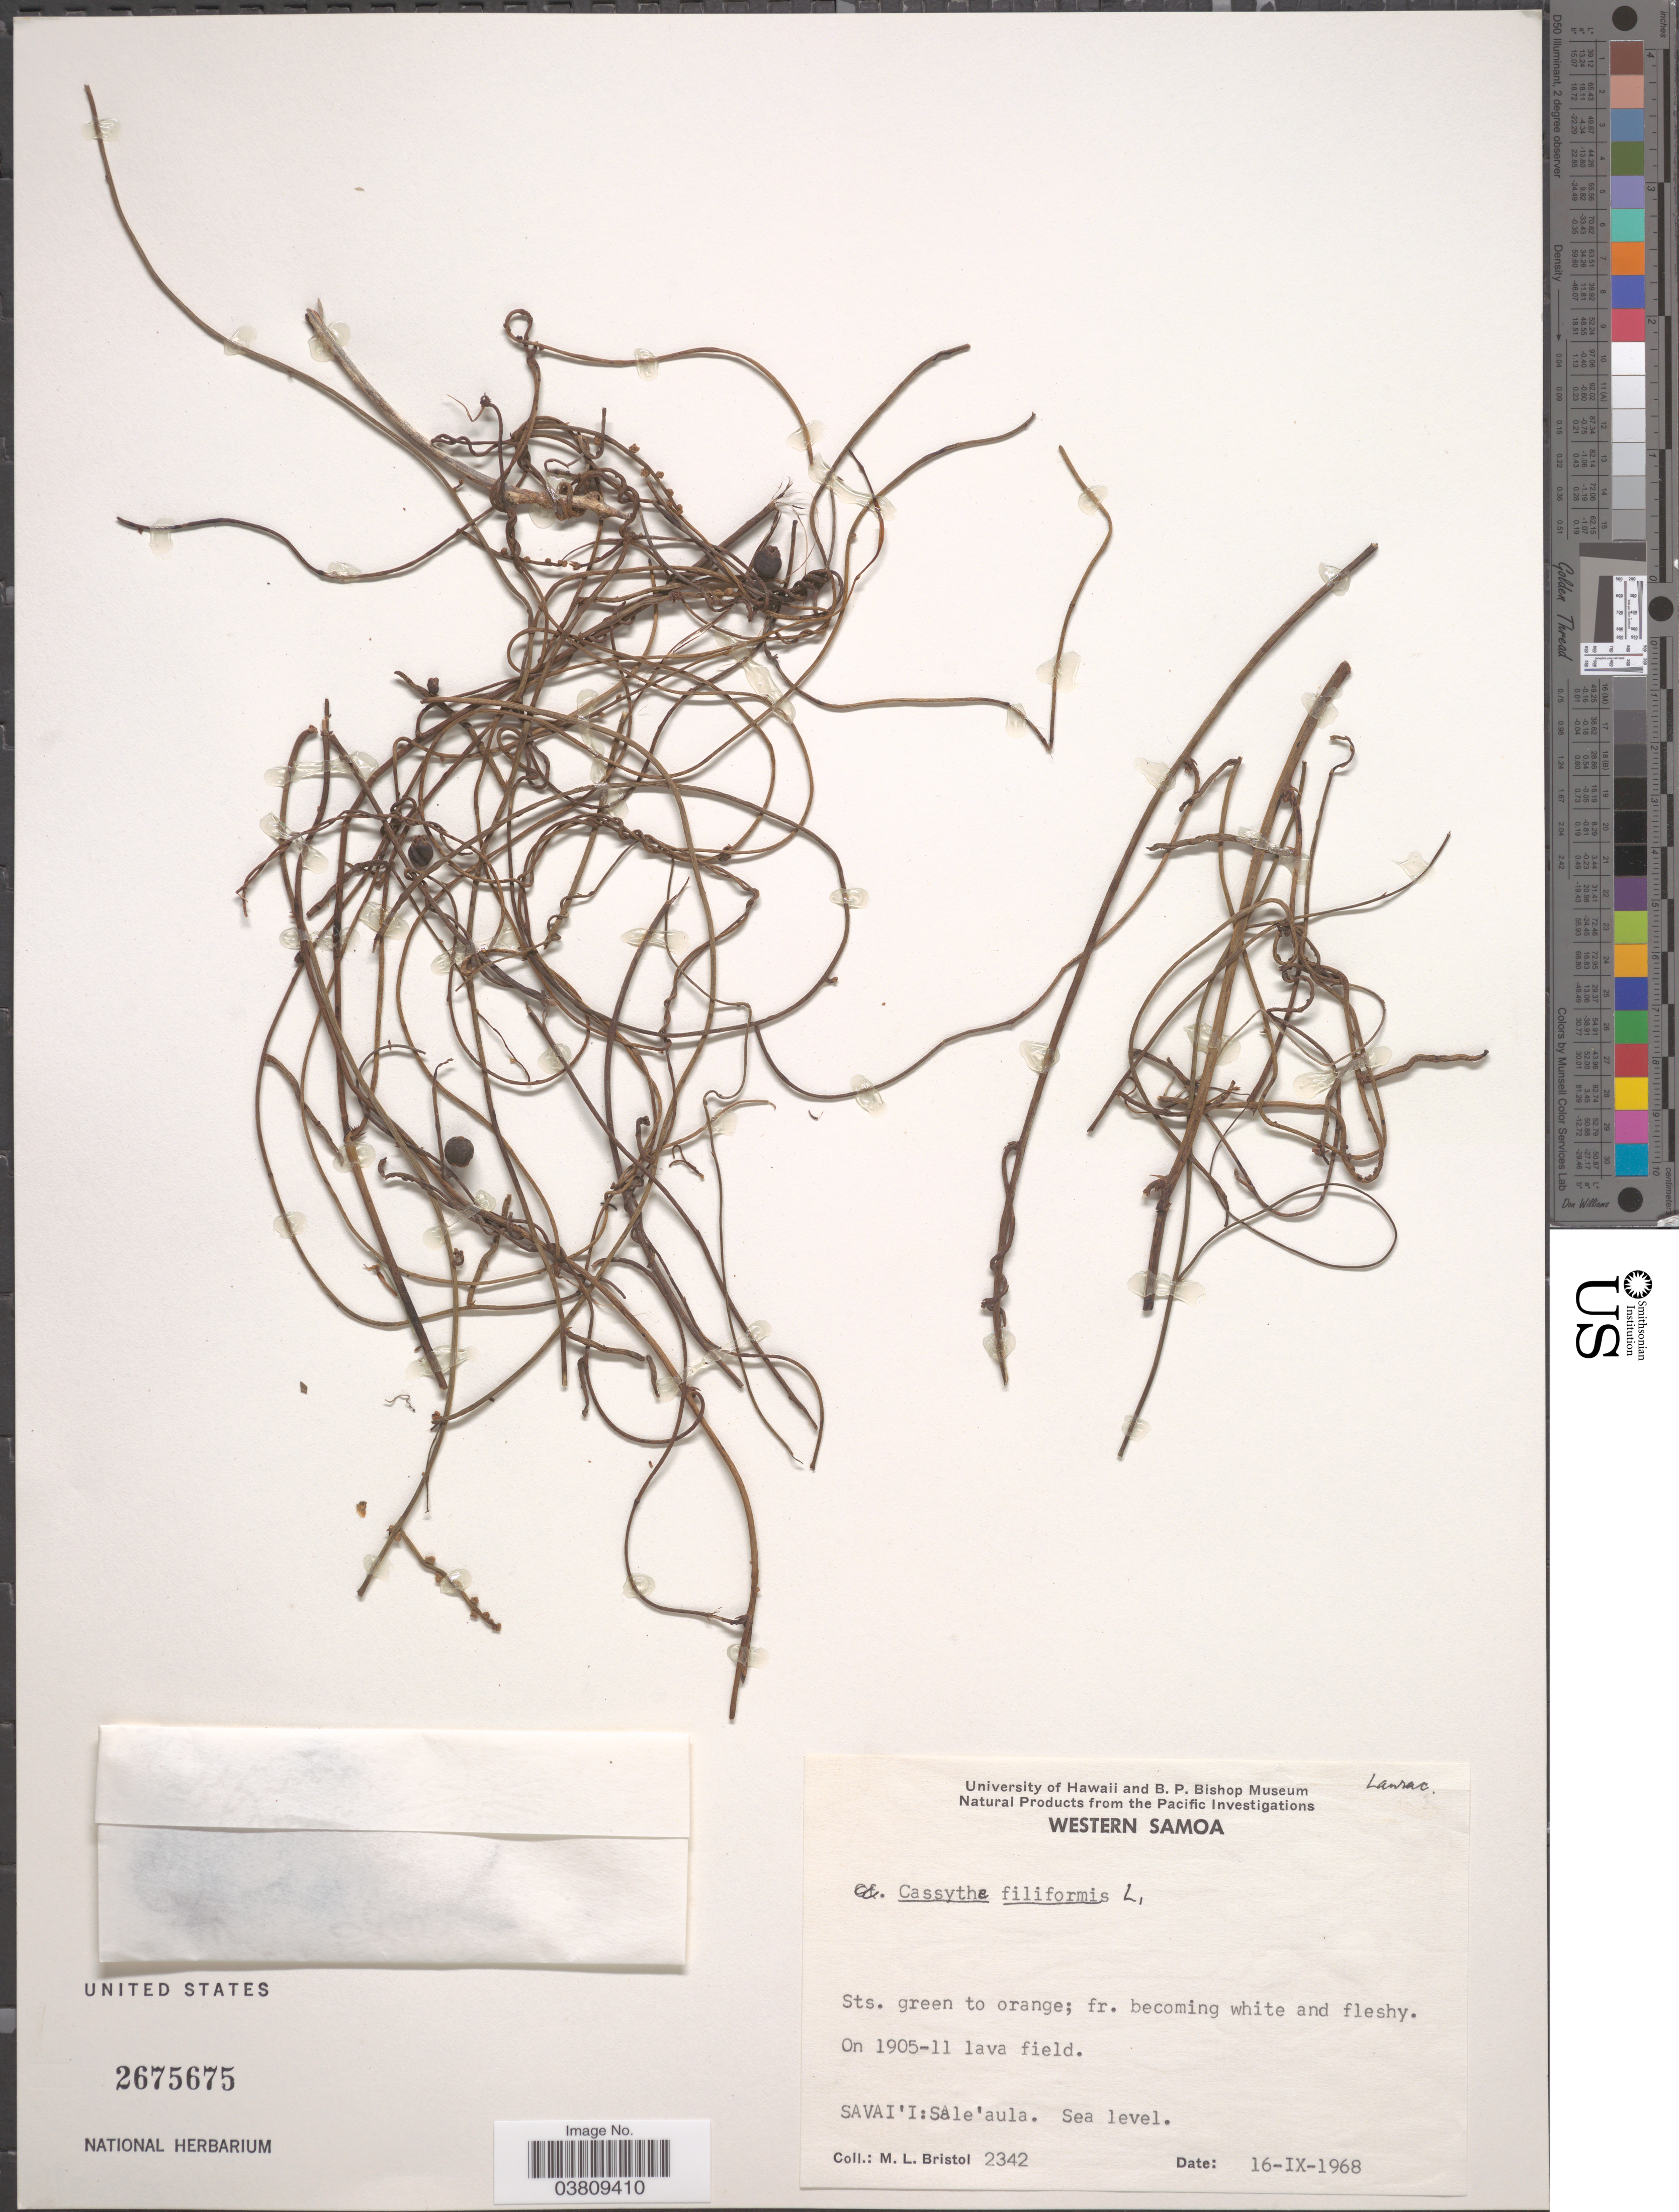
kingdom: Plantae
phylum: Tracheophyta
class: Magnoliopsida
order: Laurales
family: Lauraceae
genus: Cassytha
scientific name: Cassytha filiformis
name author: L.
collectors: M. L. Bristol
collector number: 2342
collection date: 1968-09-16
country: Samoa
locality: On 1905-11 lava field. Savai'i: Sâle'aula.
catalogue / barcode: US 2675675